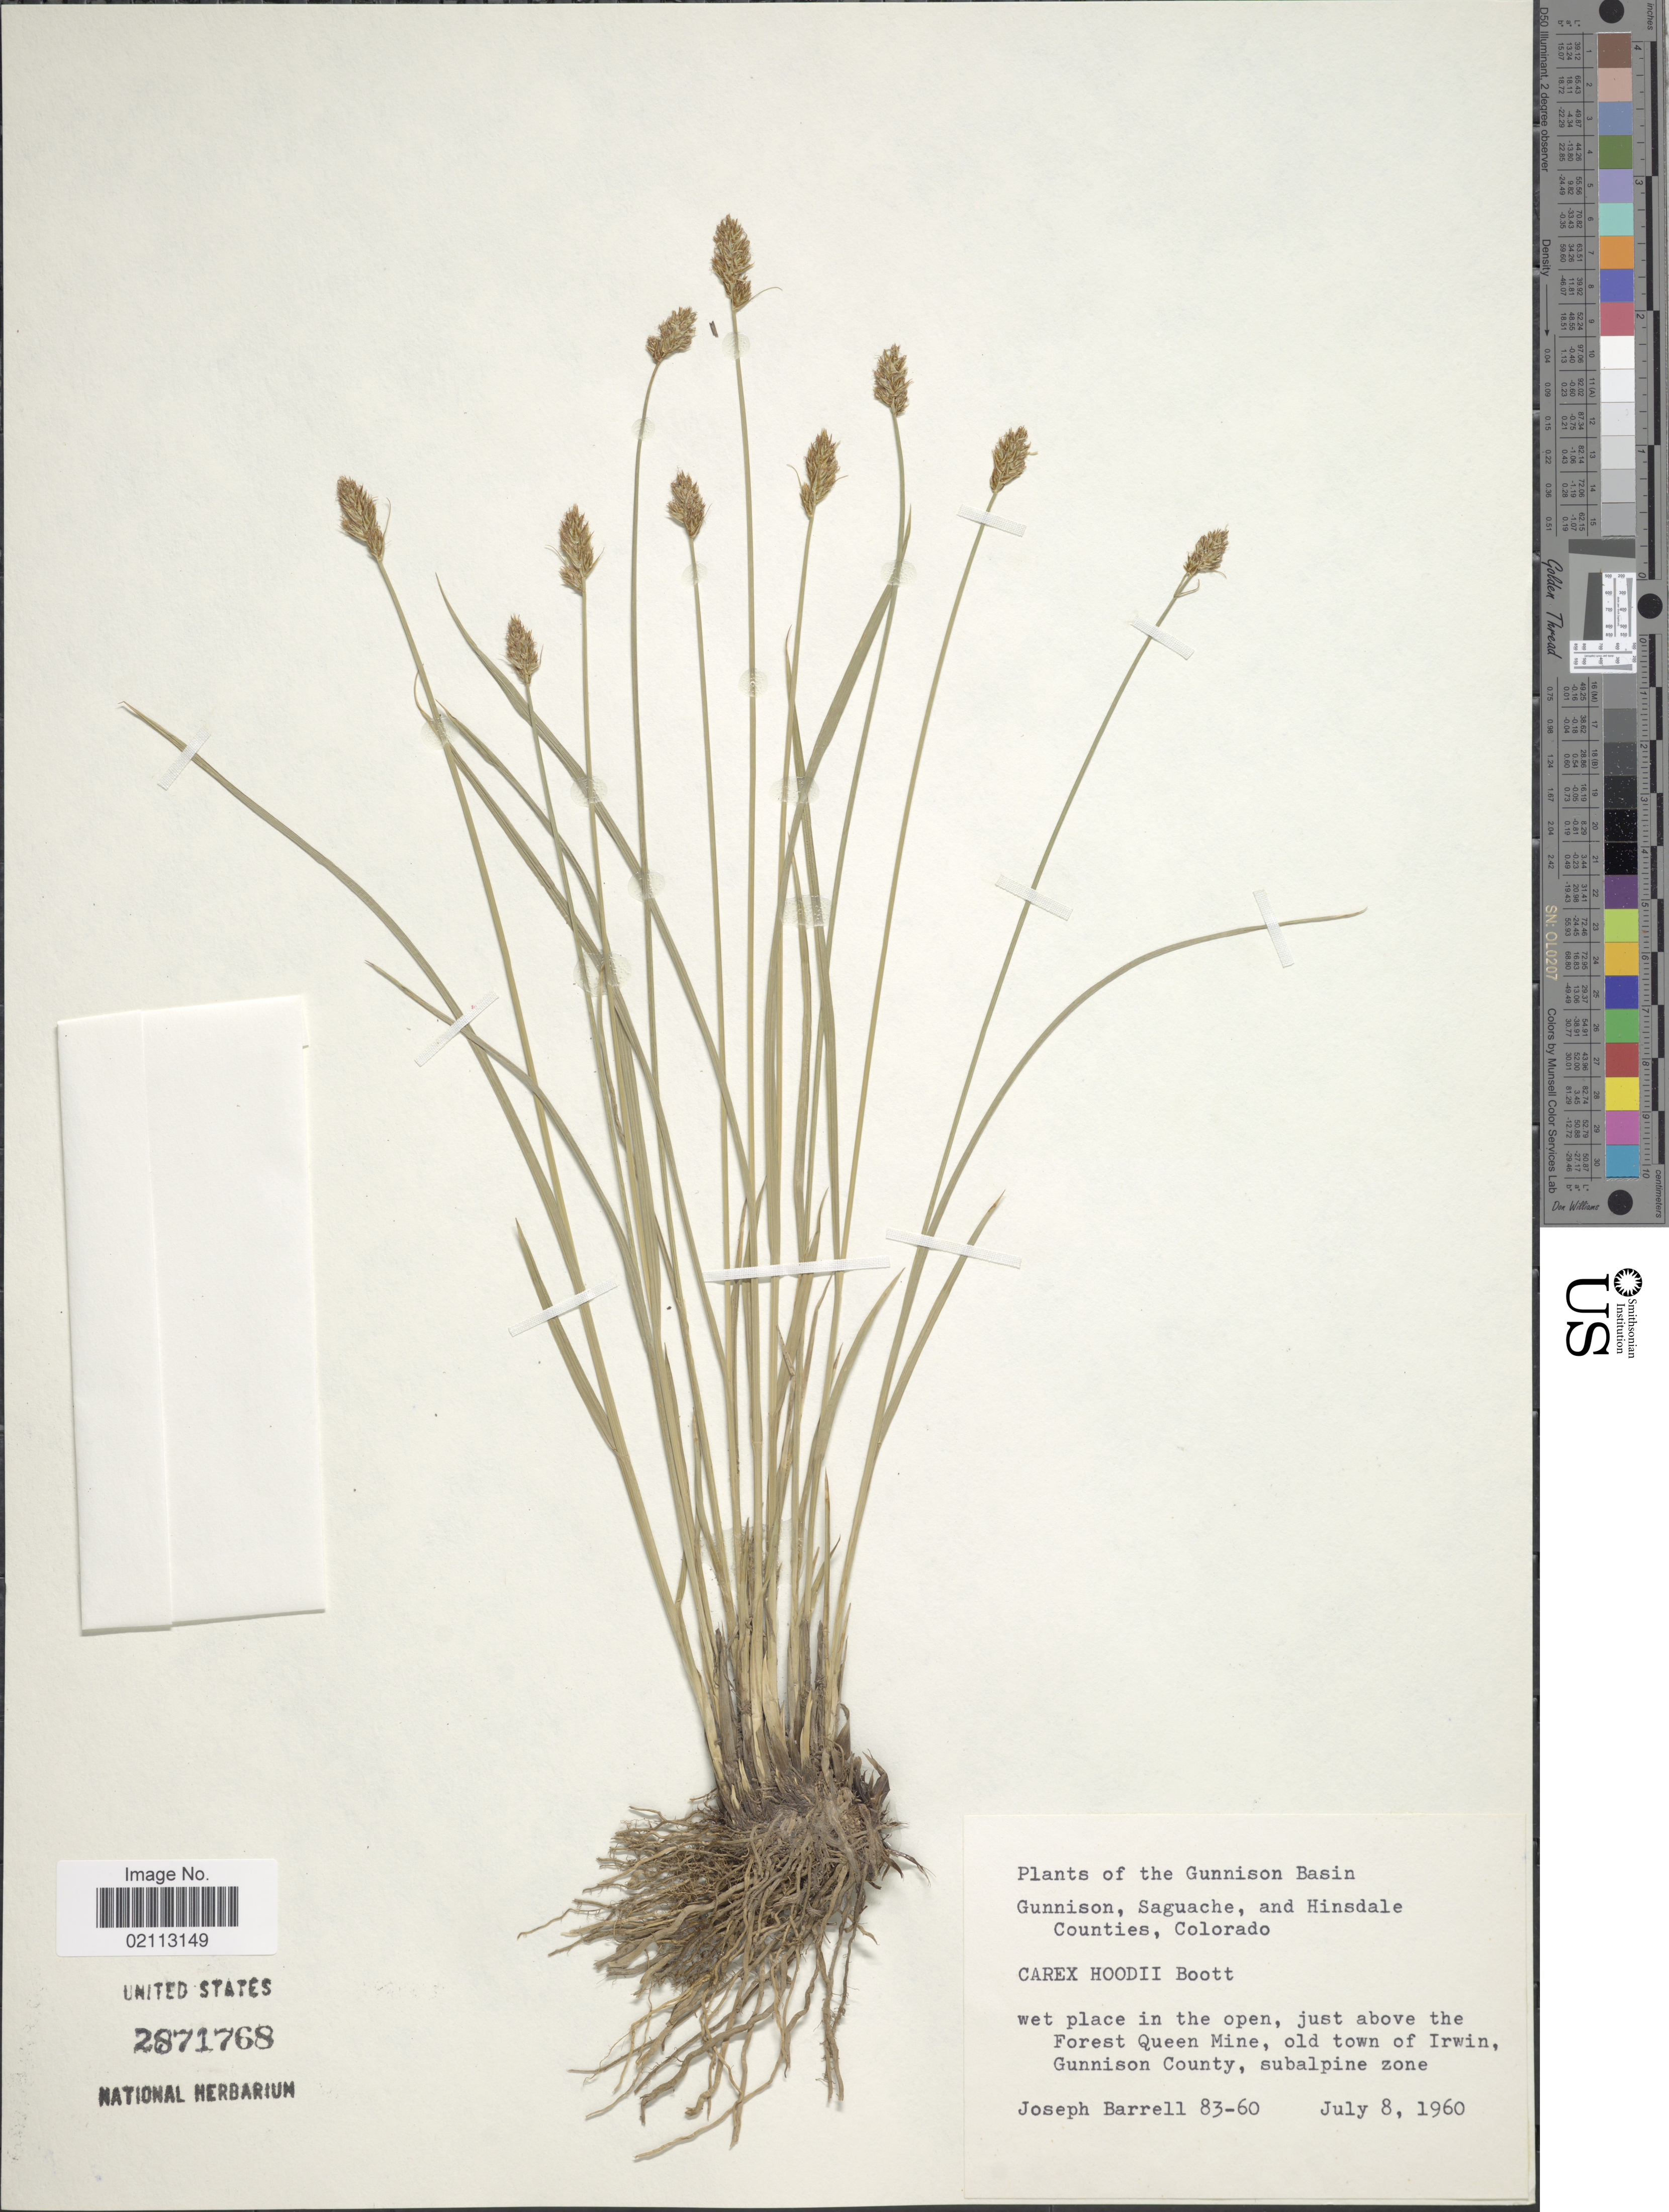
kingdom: Plantae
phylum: Tracheophyta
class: Liliopsida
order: Poales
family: Cyperaceae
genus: Carex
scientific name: Carex hoodii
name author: Boott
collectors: J. Barrell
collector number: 83-60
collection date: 1960-07-08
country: United States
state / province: Colorado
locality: Gunnison Basin, Gunnison, Saguache, and Hindsdale Counties. Just above the Forest Queen Mine, old town of Irwin, Gunnison County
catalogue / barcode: US 2871768